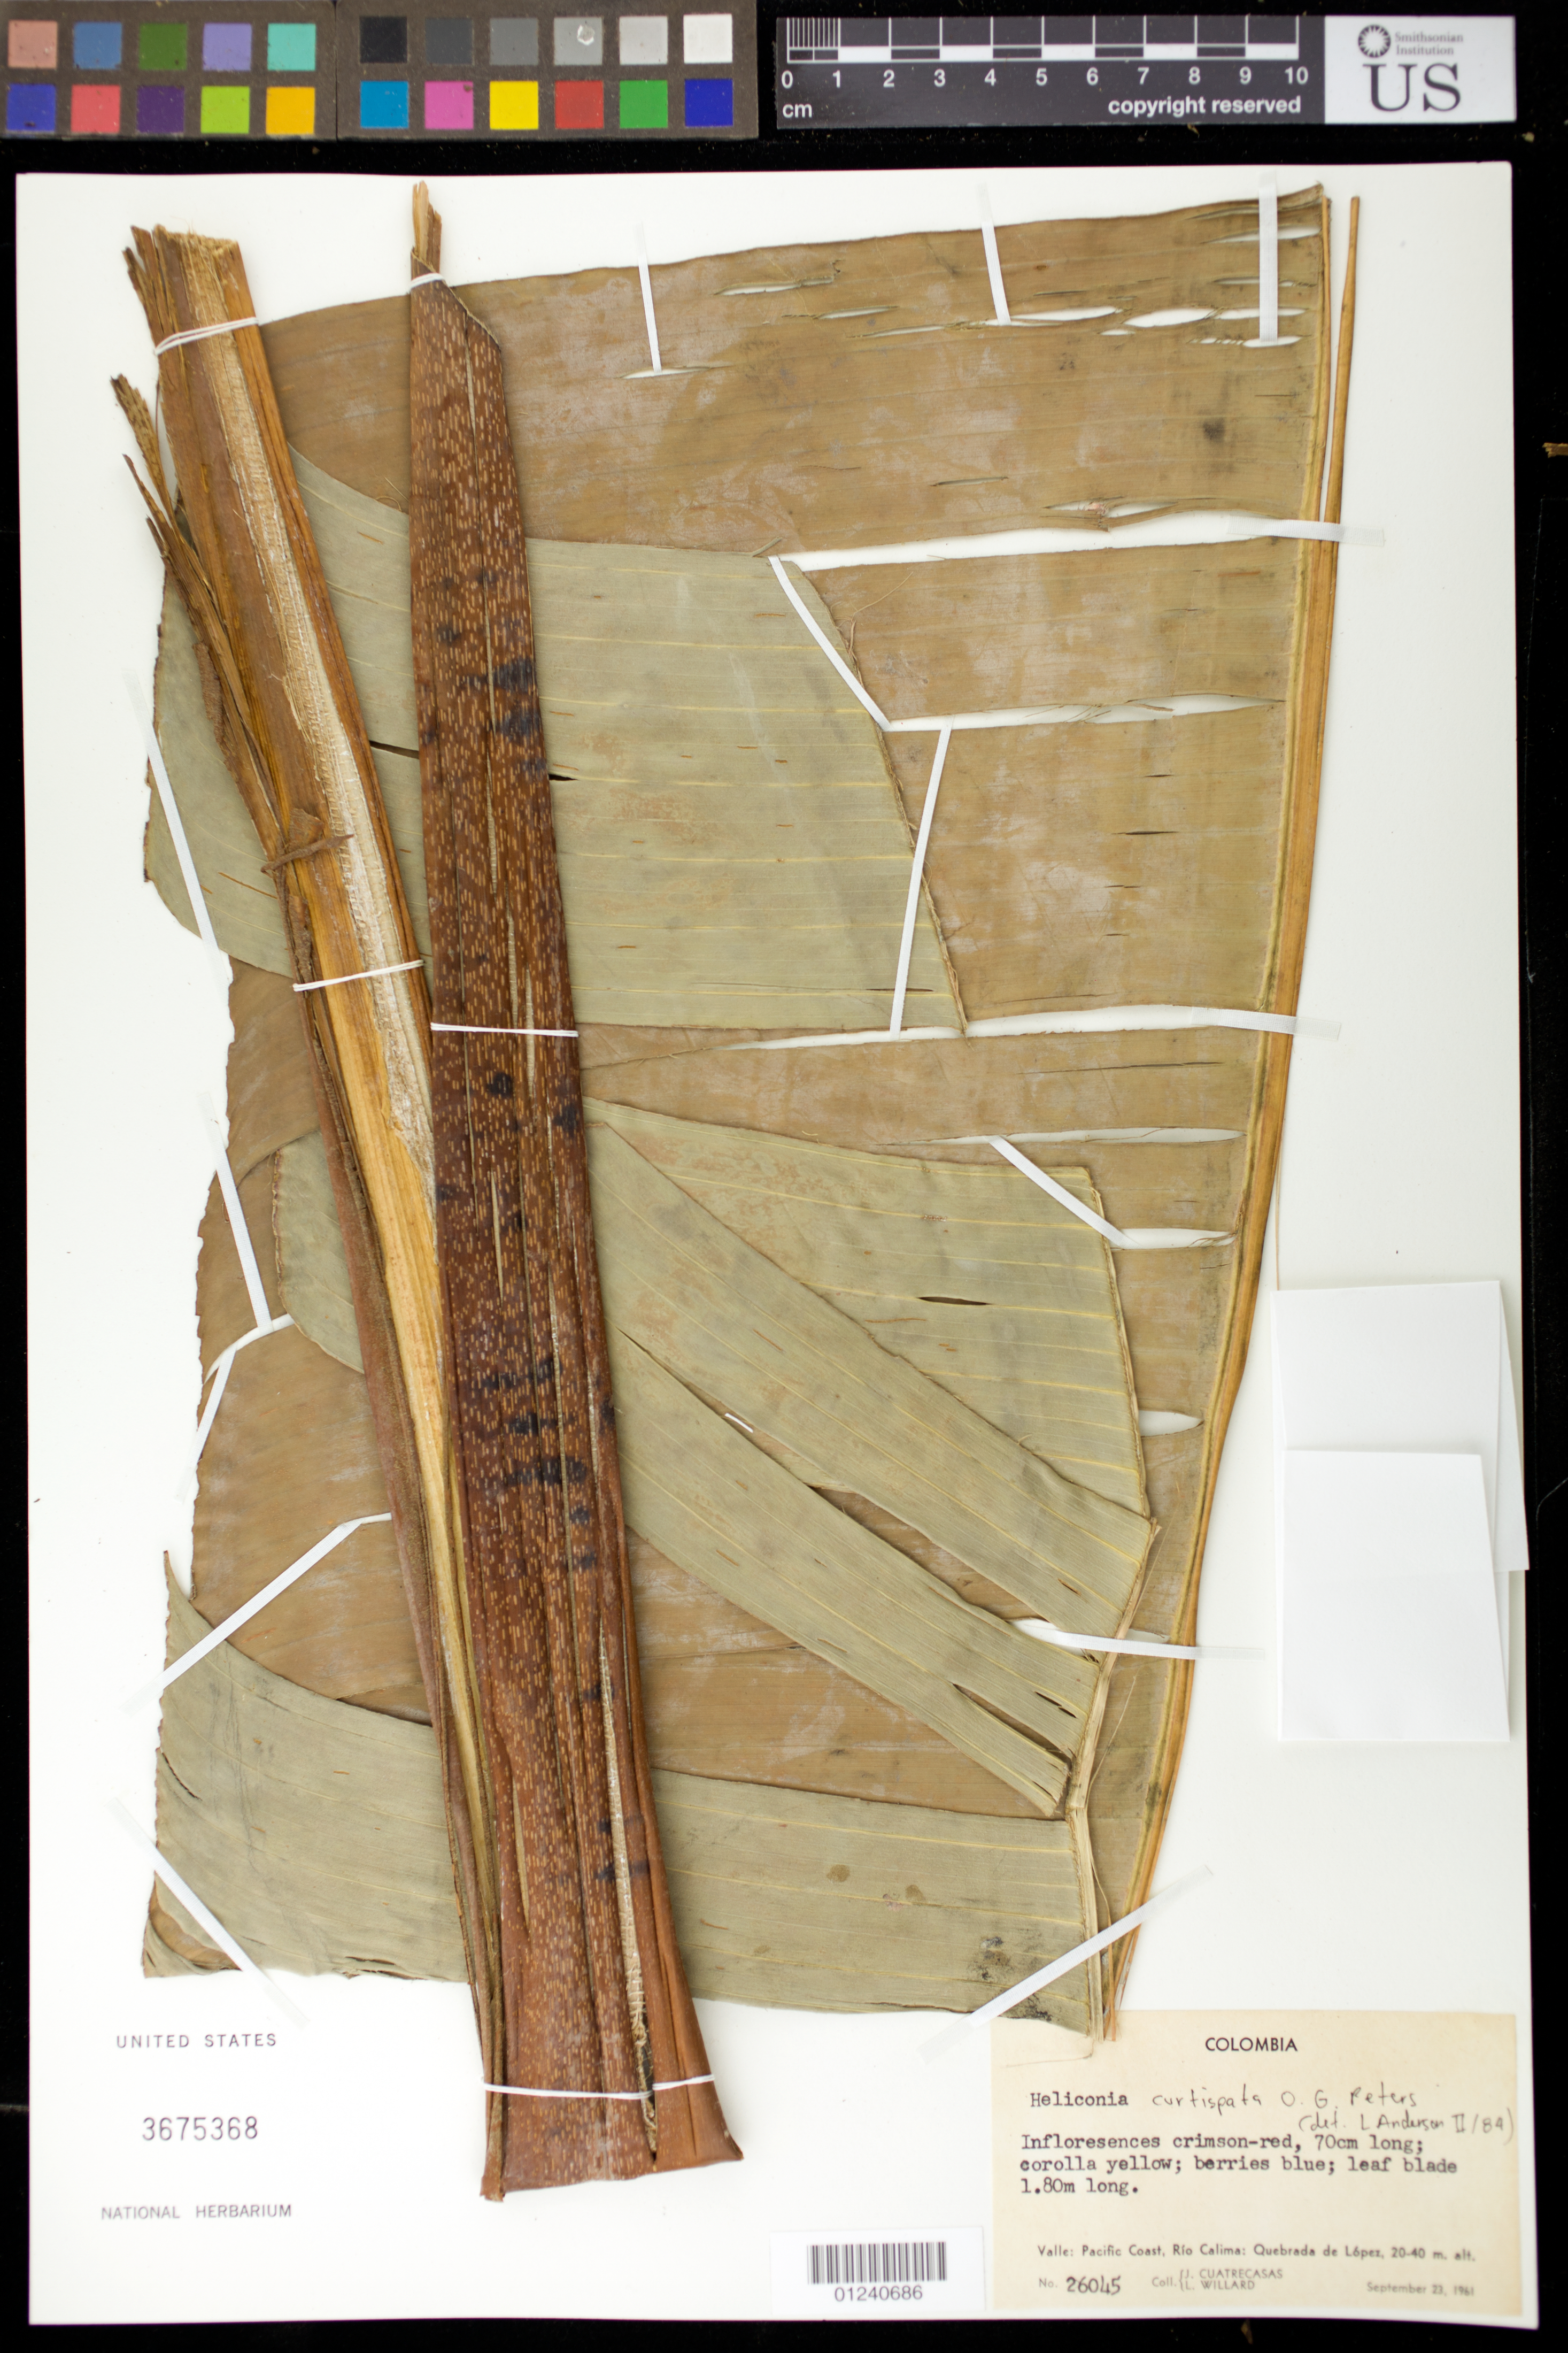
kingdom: Plantae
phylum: Tracheophyta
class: Liliopsida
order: Zingiberales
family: Heliconiaceae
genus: Heliconia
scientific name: Heliconia curtispatha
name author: Petersen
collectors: J. Cuatrecasas & L. Willard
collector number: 26045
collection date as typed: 23 Sep 1961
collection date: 1961-09-23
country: Colombia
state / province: Valle del Cauca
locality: Pacific Coast, Río Calima: Quebrada de López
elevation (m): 20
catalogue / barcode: US 3675368